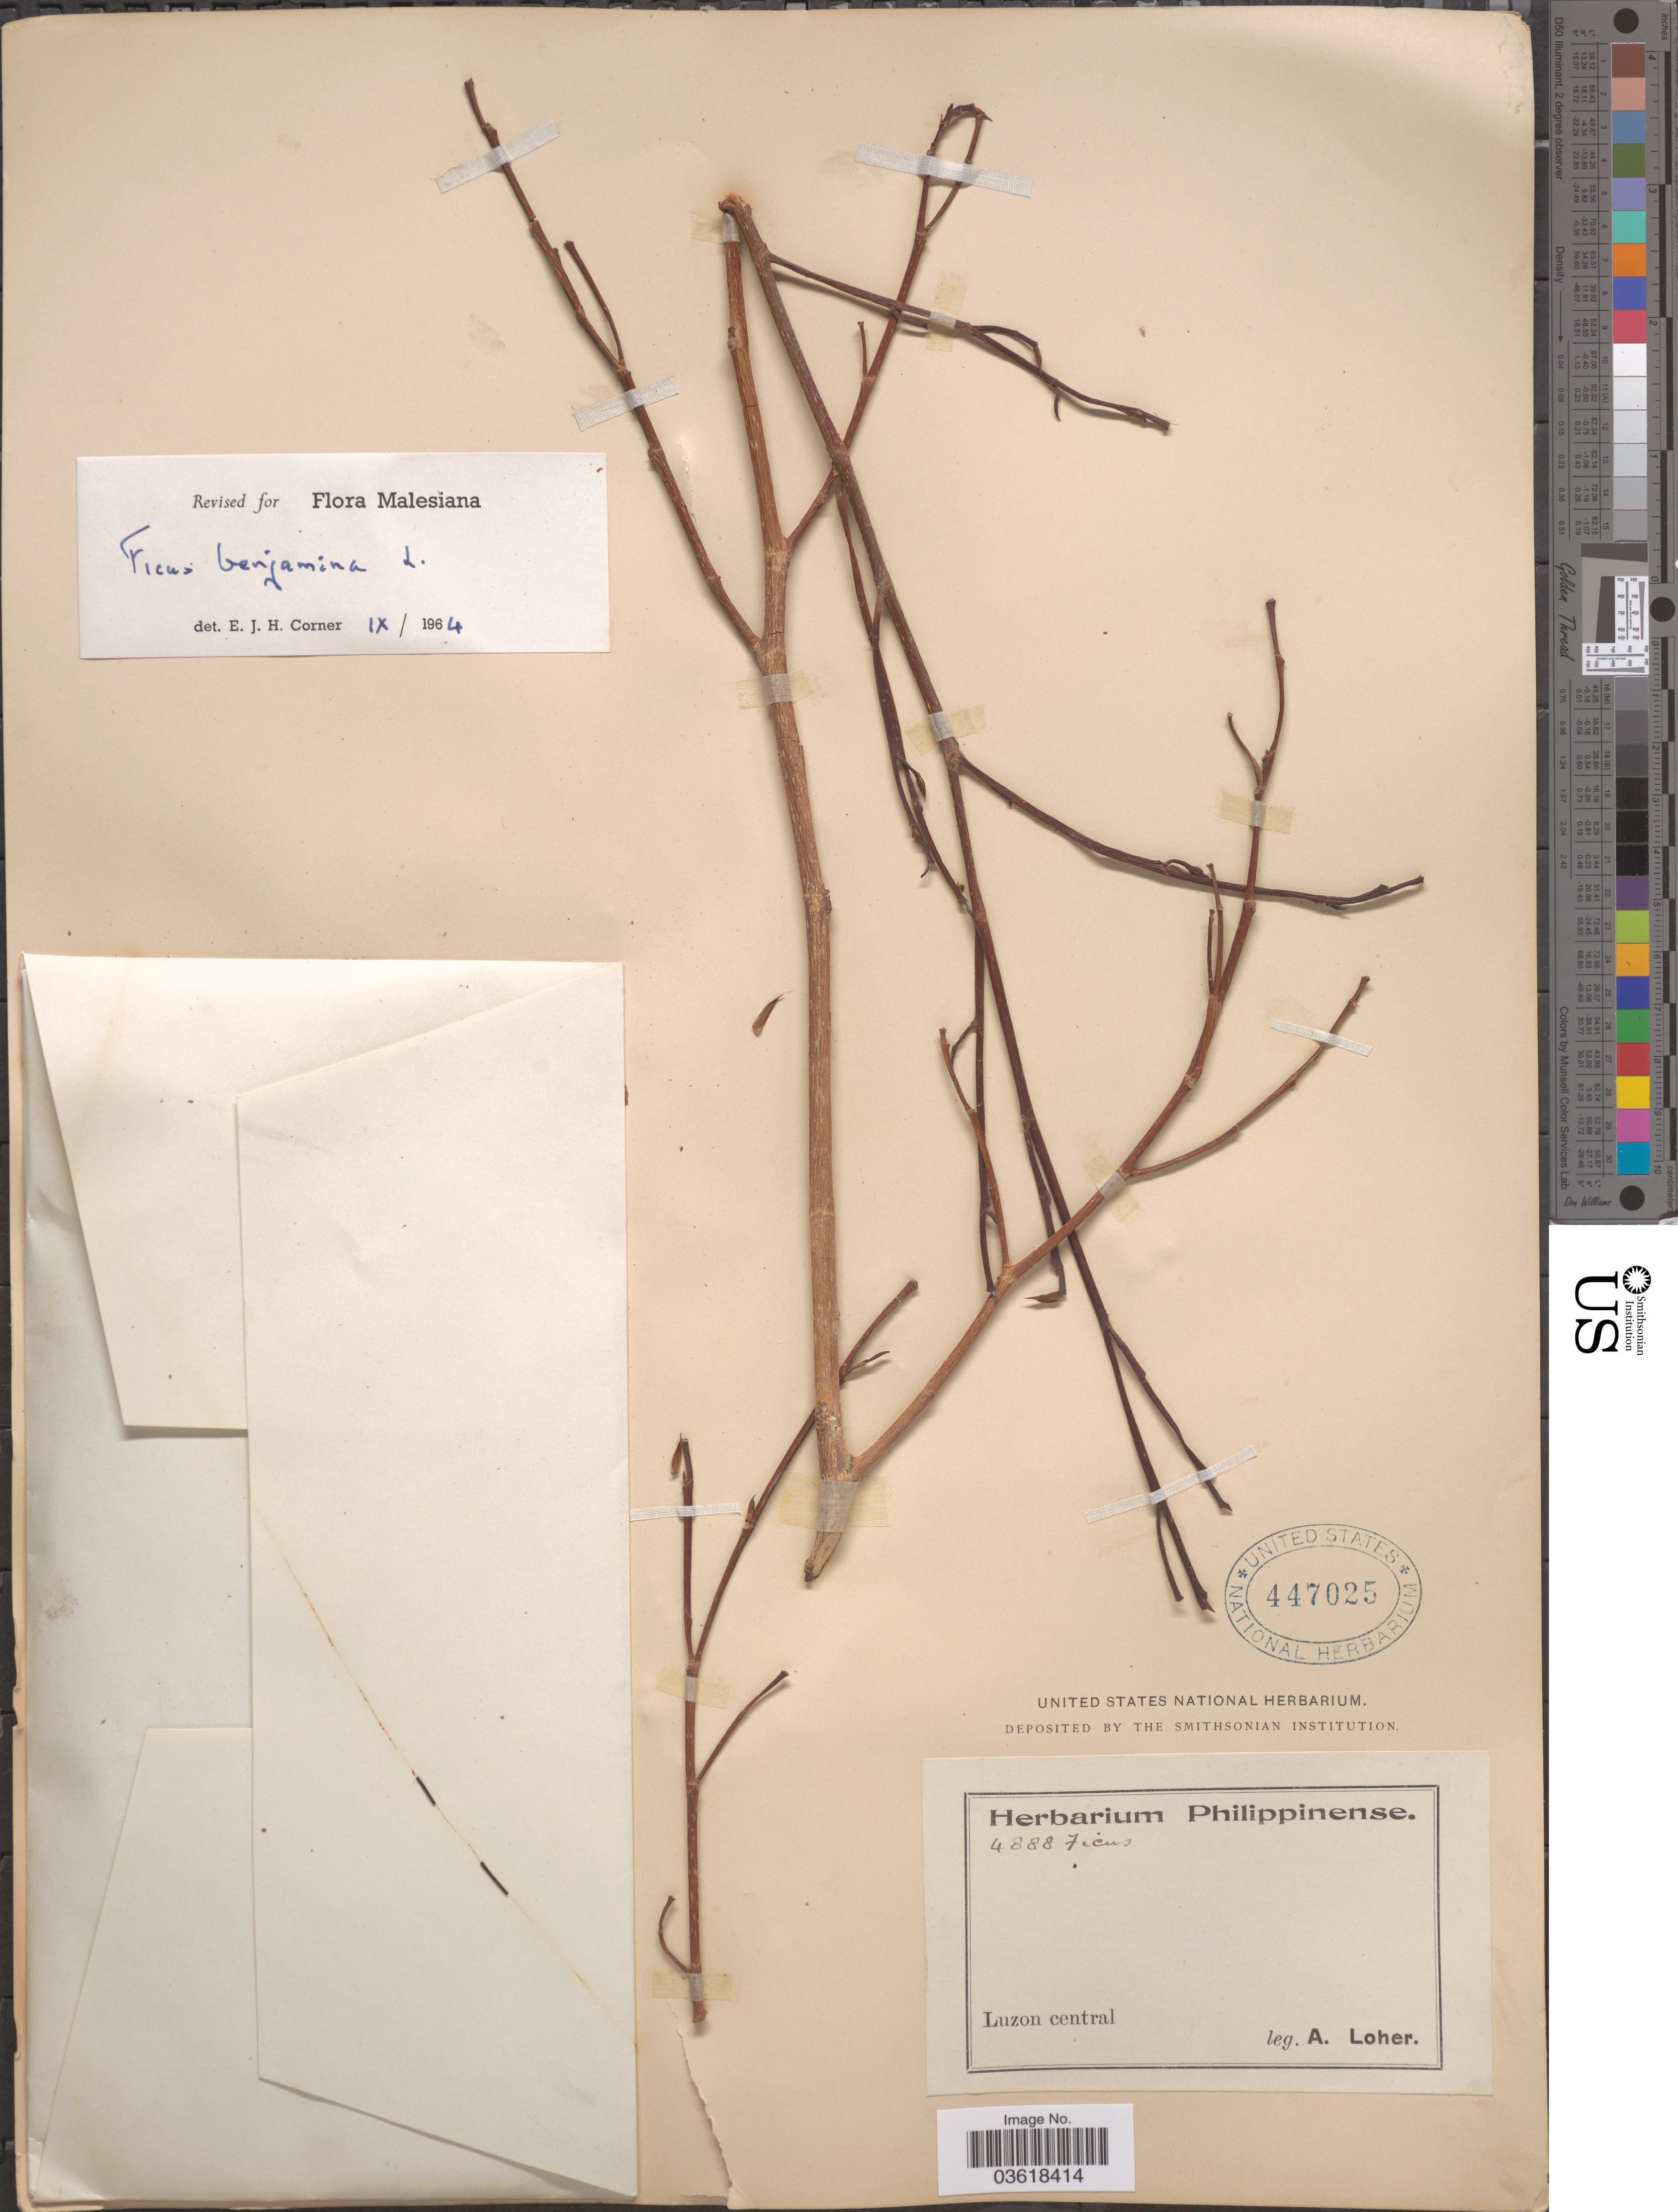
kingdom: Plantae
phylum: Tracheophyta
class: Magnoliopsida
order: Rosales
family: Moraceae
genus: Ficus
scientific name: Ficus benjamina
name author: L.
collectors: A. Loher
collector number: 4888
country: Philippines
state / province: Central Luzon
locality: Luzon Central.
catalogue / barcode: US 447025